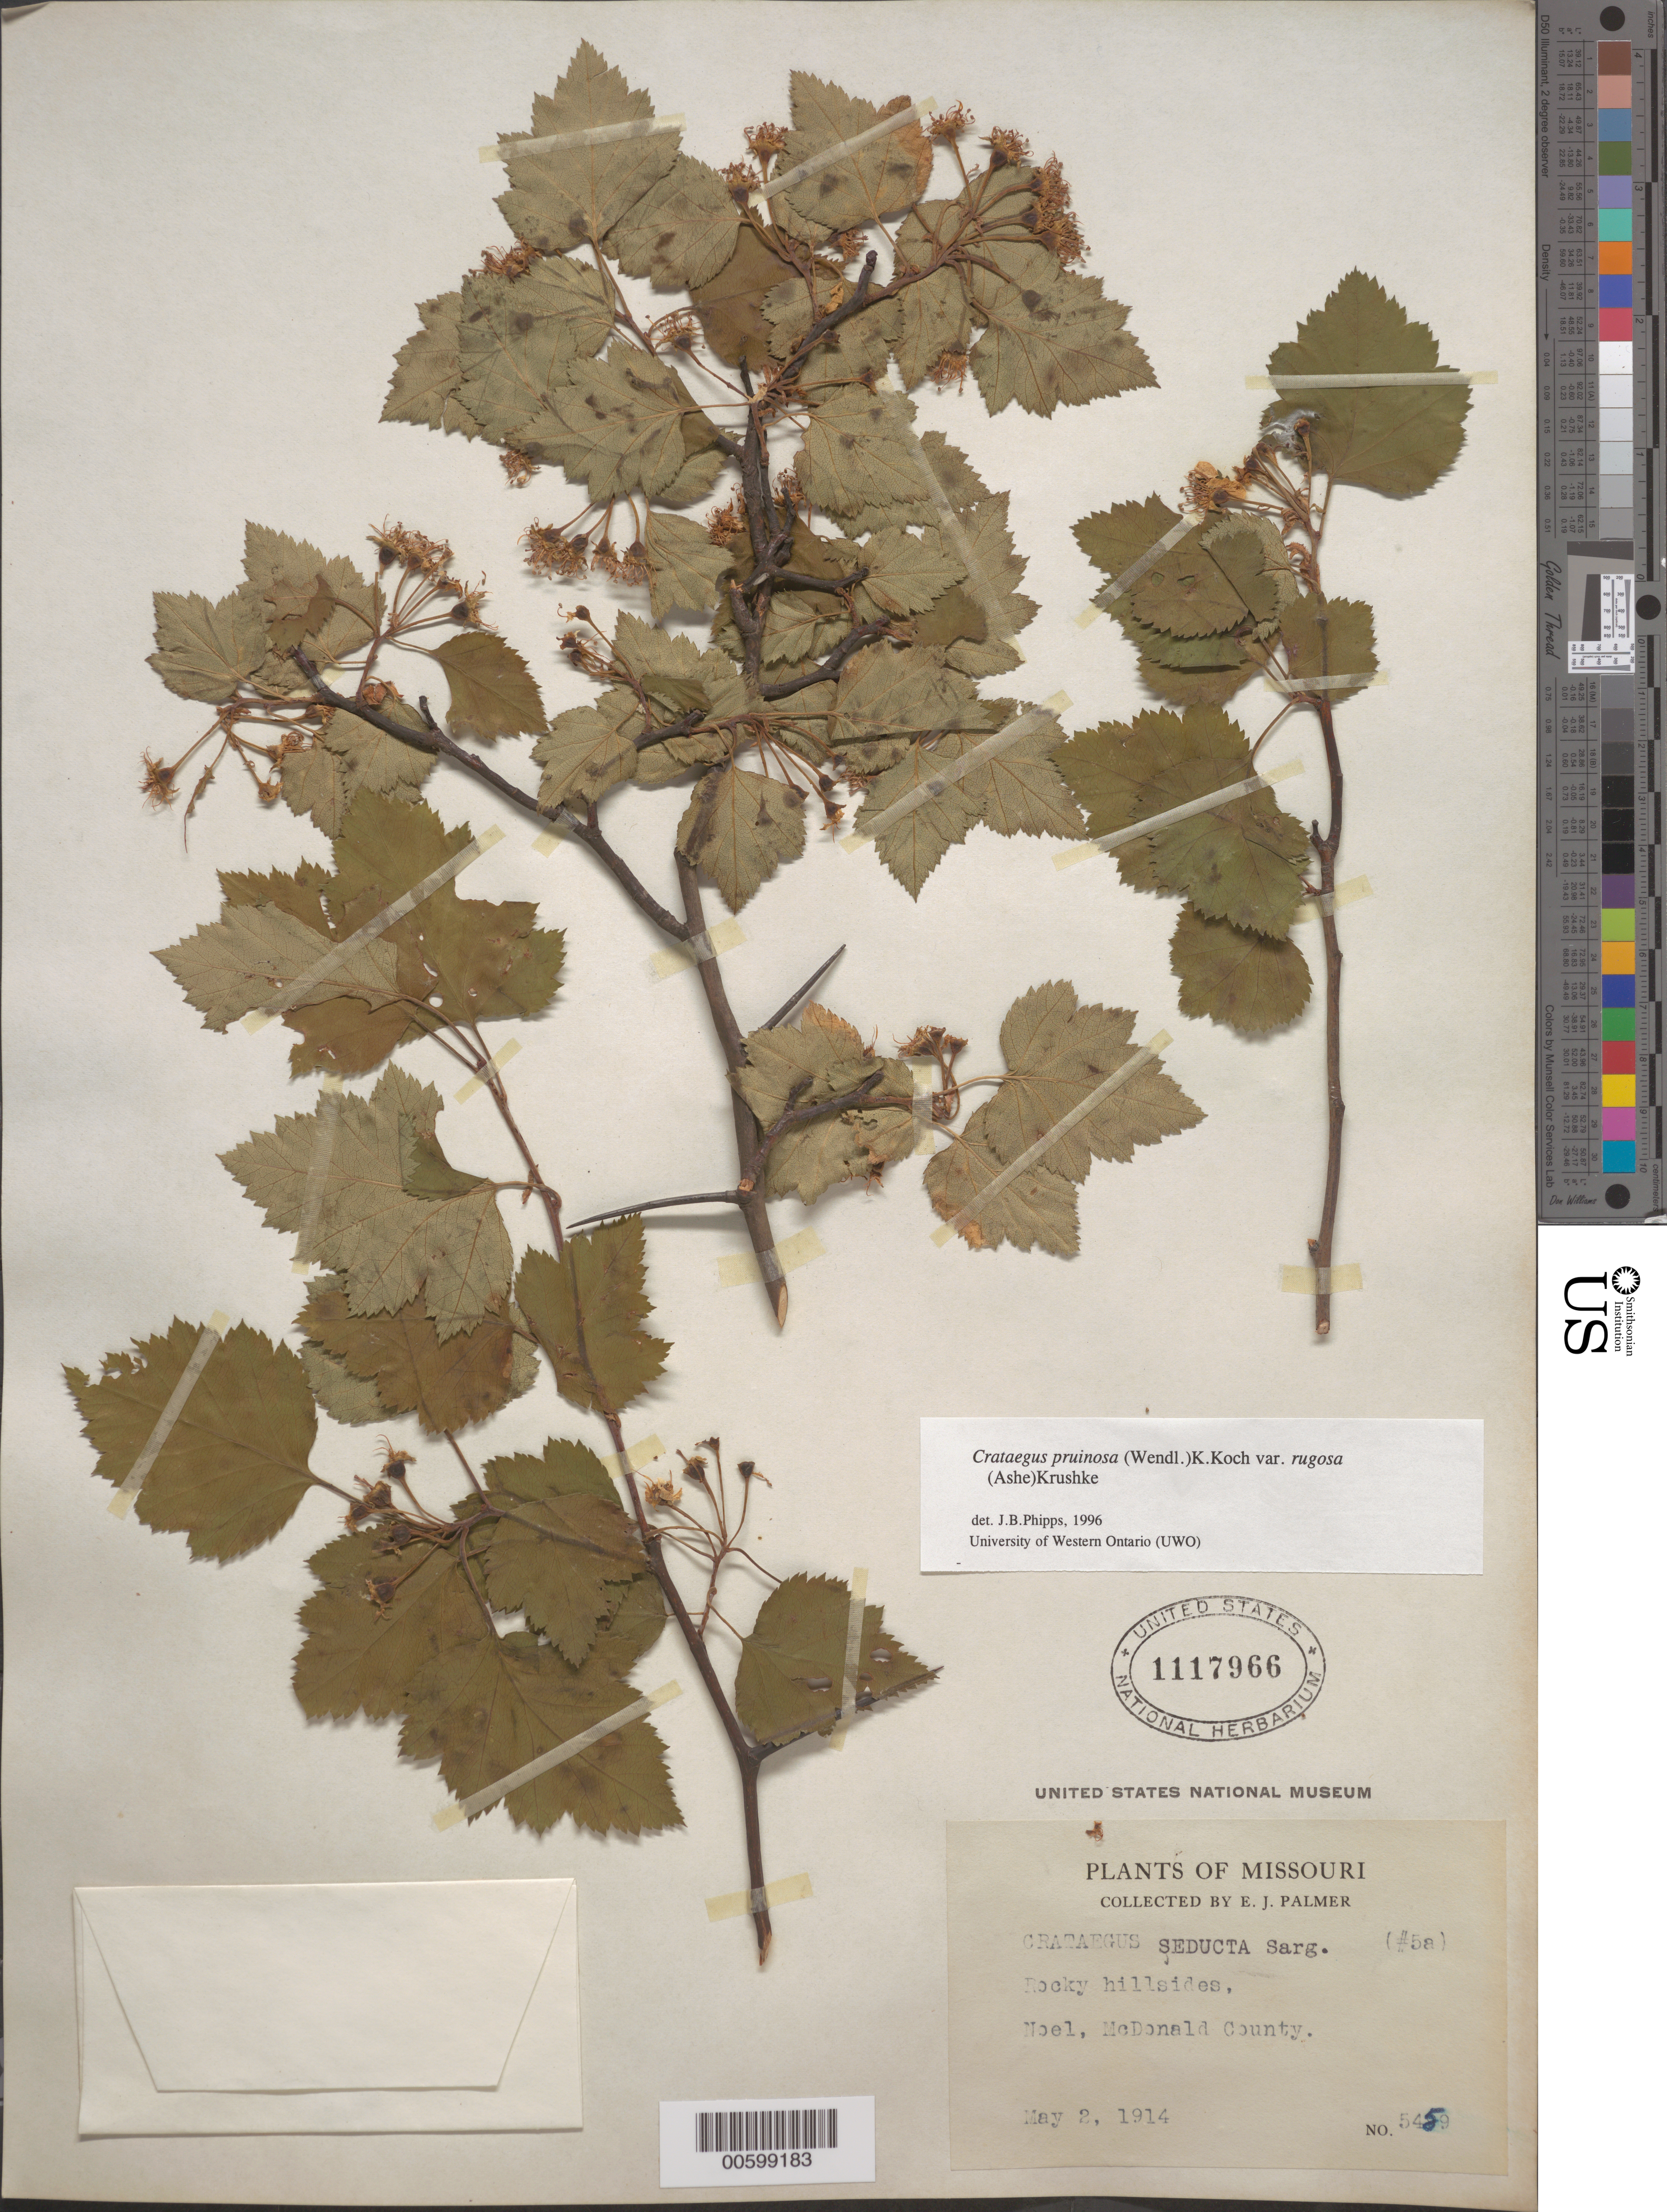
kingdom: Plantae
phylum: Tracheophyta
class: Magnoliopsida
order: Rosales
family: Rosaceae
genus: Crataegus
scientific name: Crataegus pruinosa var. rugosa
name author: (Ashe) Kruschke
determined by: Phipps, James B., (UWO), University of Western Ontario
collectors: E. J. Palmer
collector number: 5459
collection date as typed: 02 May 1914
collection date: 1914-05-02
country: United States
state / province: Missouri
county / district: McDonald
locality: Noel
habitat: Rocky hillsides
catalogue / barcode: US 1117966